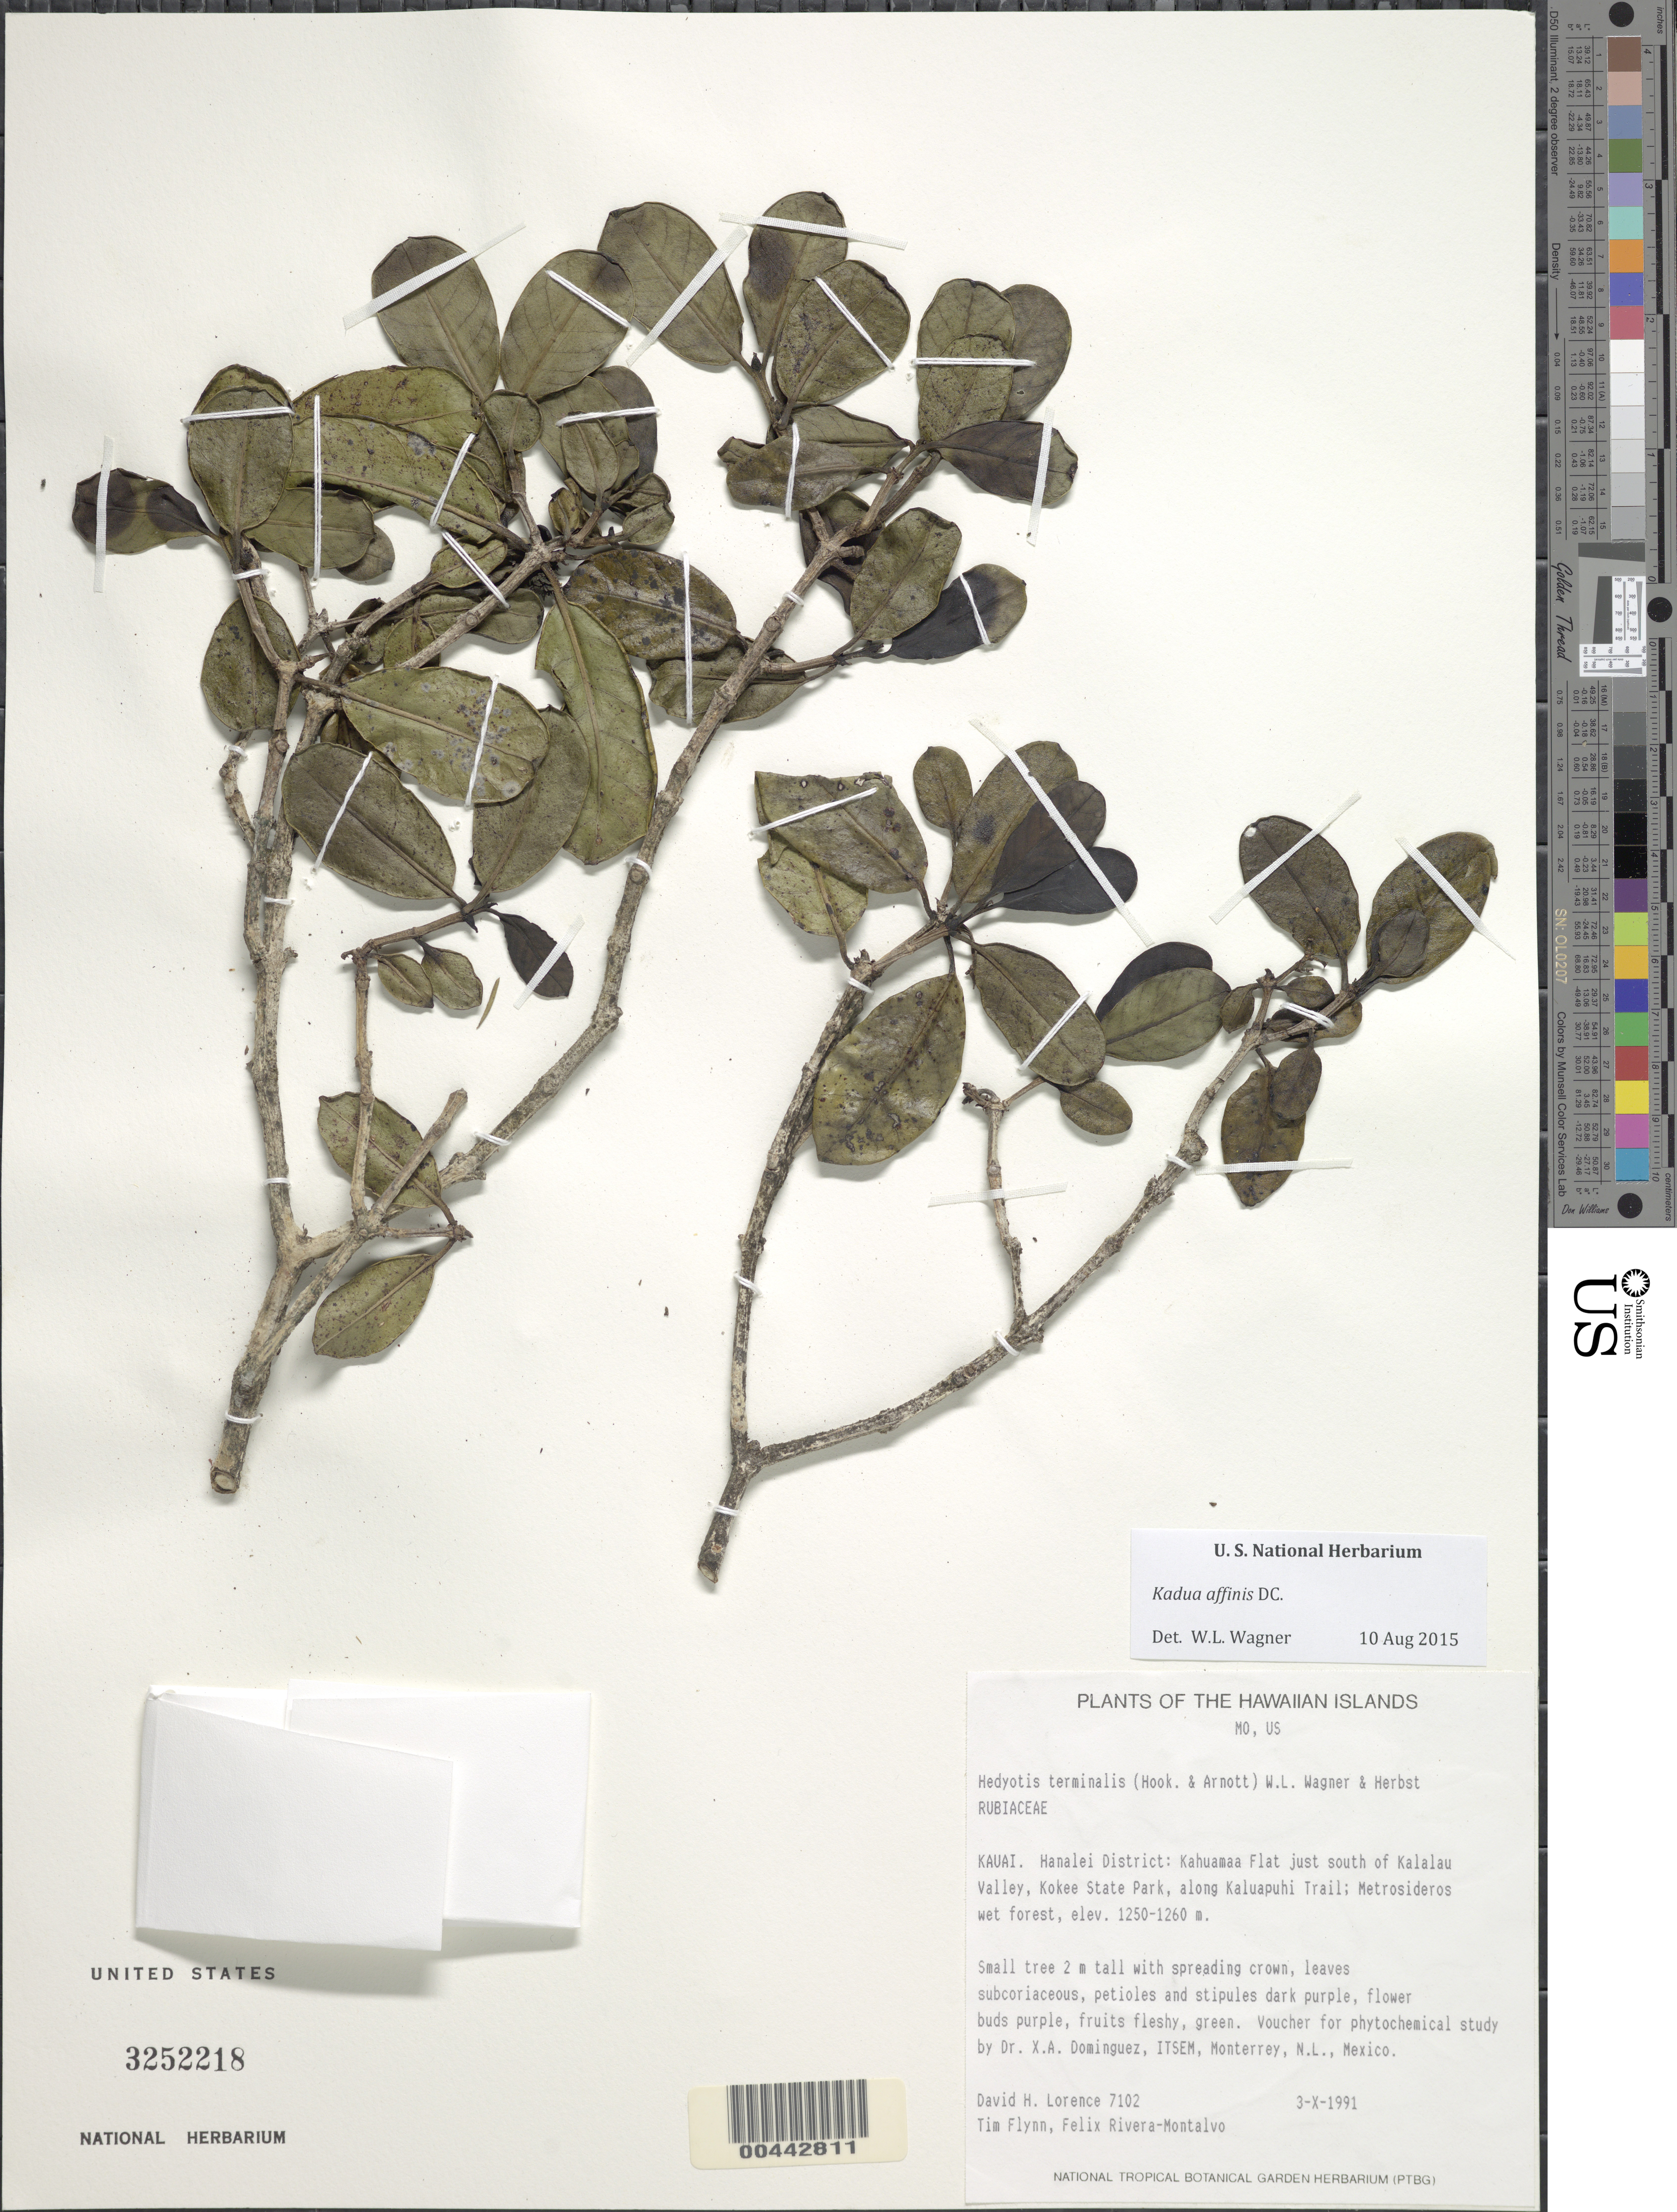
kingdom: Plantae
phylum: Tracheophyta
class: Magnoliopsida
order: Gentianales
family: Rubiaceae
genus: Kadua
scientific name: Kadua affinis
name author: DC.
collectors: D. Lorence, T. W. Flynn & F. Rivera-Montalvo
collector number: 7102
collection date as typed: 3 Oct 1991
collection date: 1991-10-03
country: United States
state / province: Hawaii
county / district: Kauai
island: Kaua'i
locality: Hanalei District: Kahuamaa Flat just south of Kalalau Valley, Kokee State Park, along Kaluapuhi Trail.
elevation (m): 1250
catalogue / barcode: US 3252218